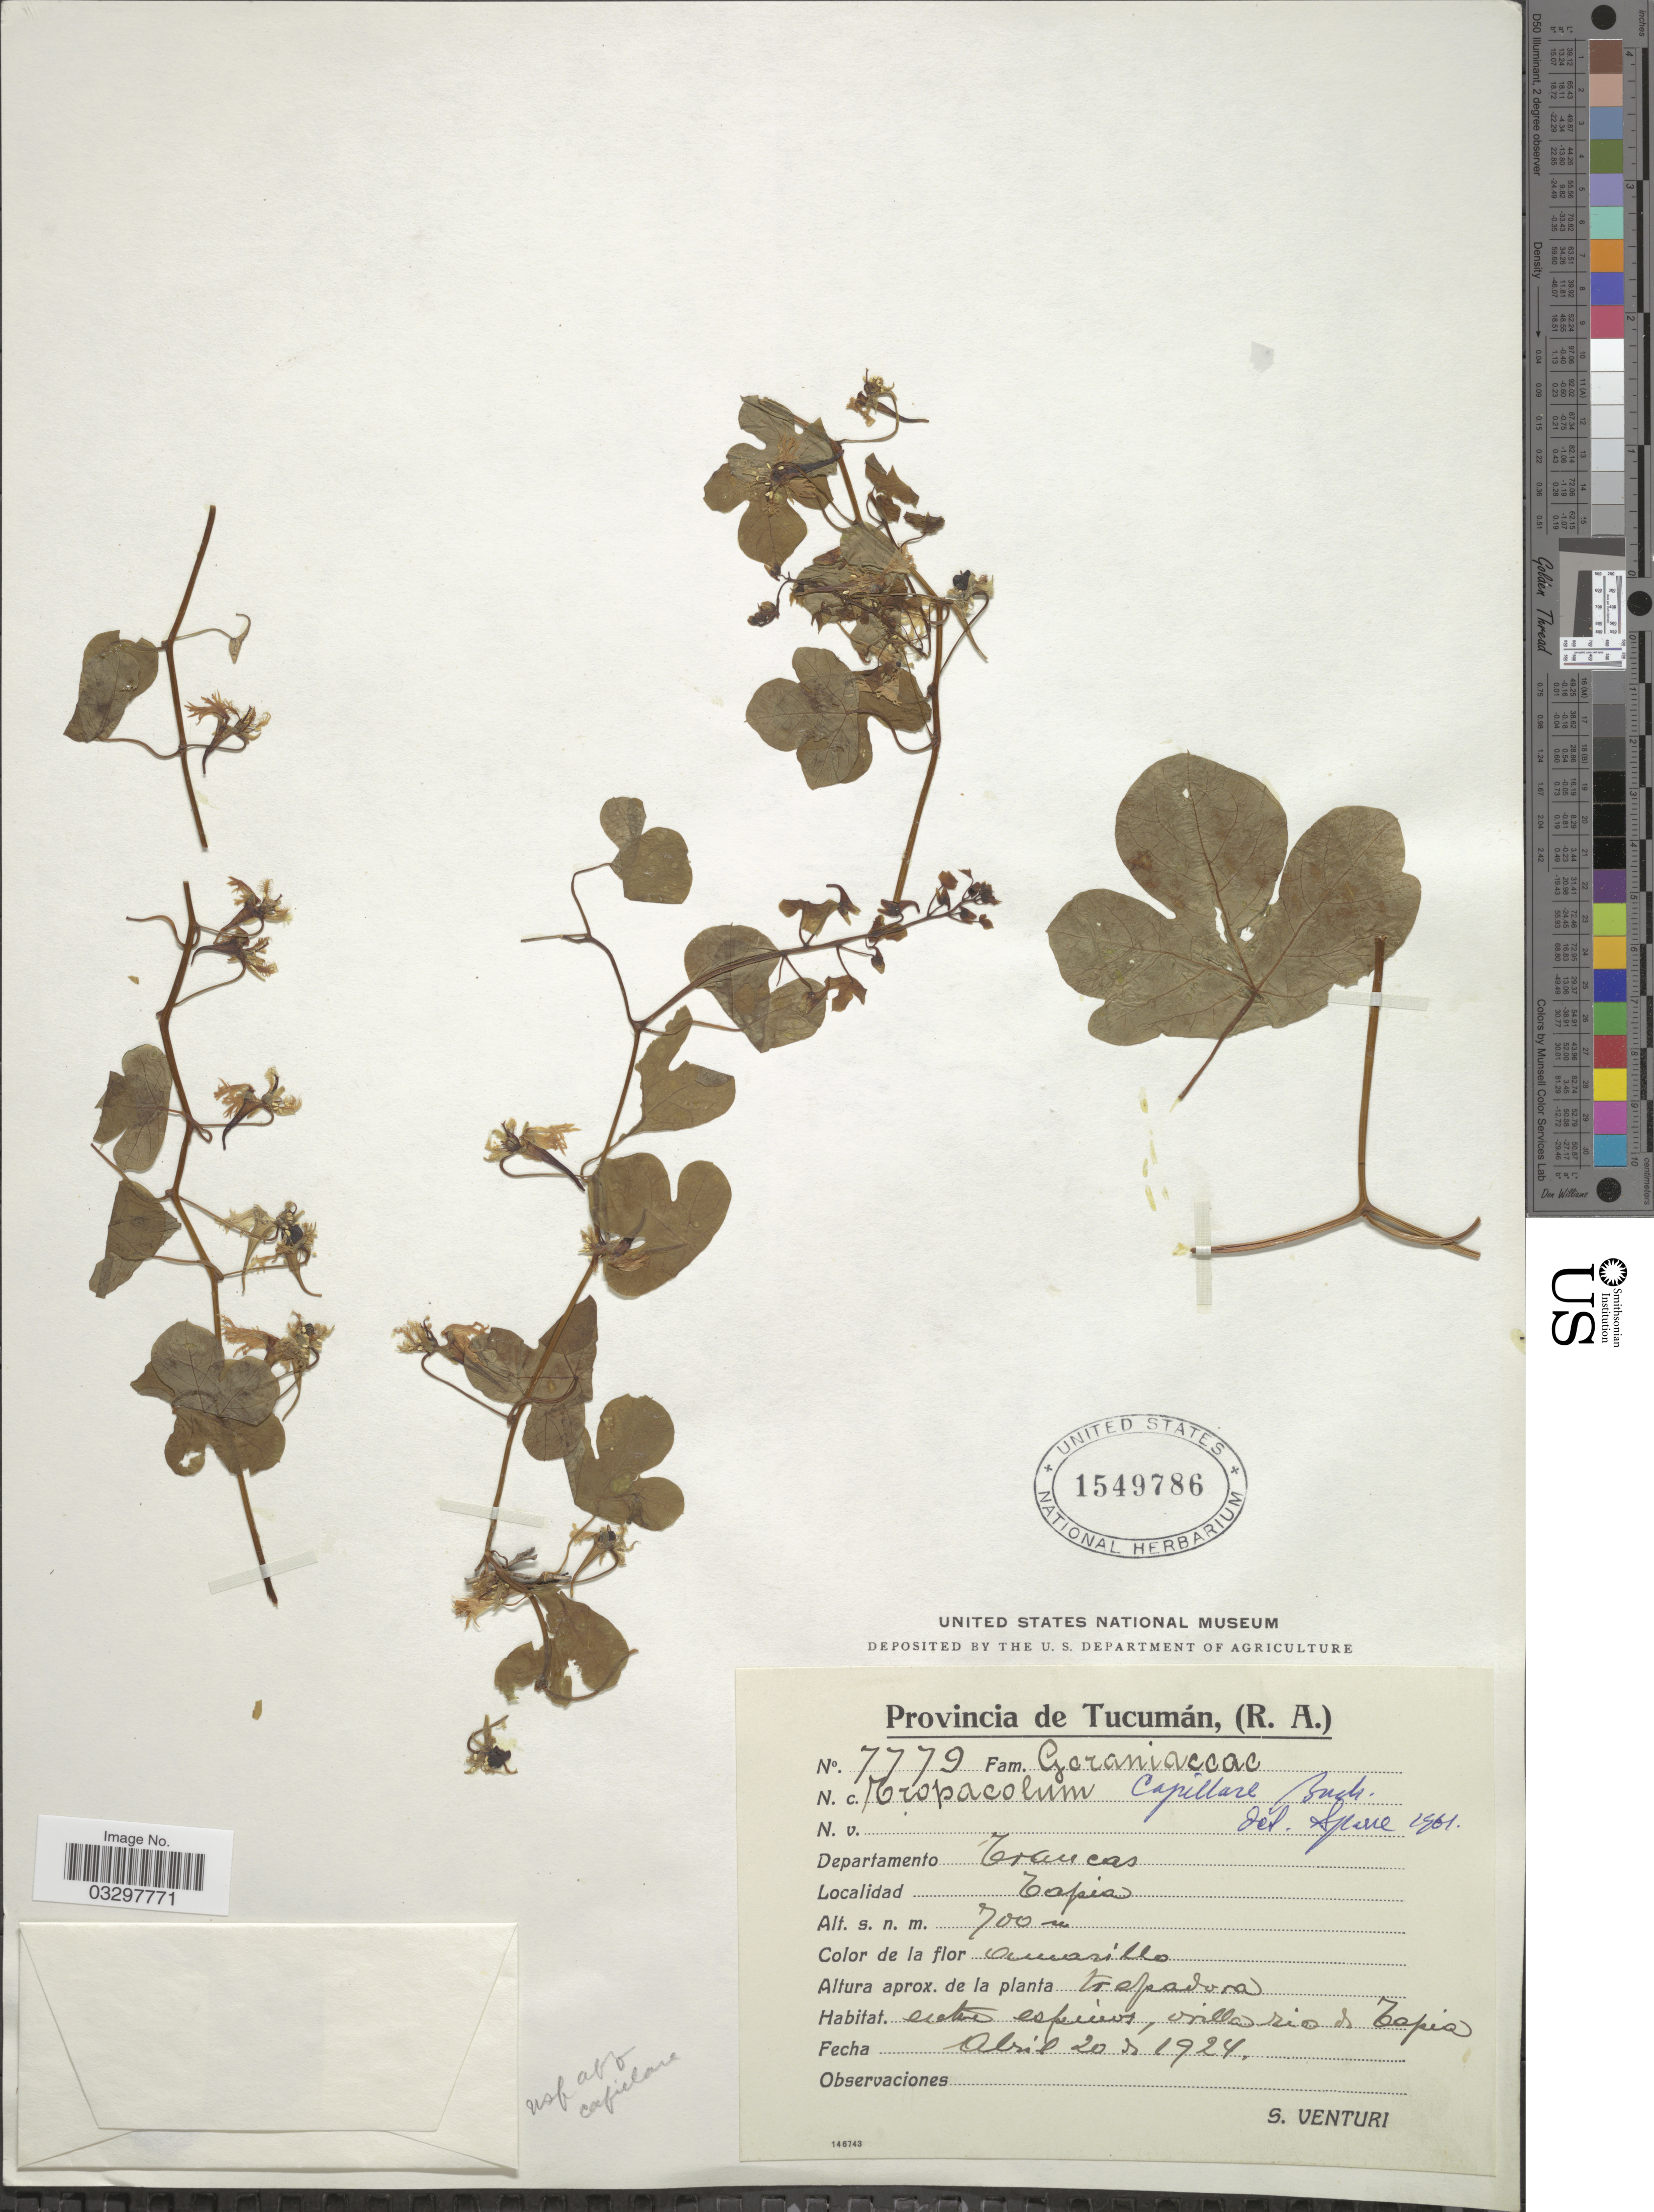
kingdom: Plantae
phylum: Tracheophyta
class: Magnoliopsida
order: Brassicales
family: Tropaeolaceae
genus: Tropaeolum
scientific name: Tropaeolum capillare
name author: Buchenau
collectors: S. Venturi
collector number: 7779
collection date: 1924-04-20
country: Argentina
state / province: Tucuman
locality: Provincia de Tucumán, (R.A.). Departamento Trancas. Tapia.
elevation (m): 700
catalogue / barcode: US 1549786